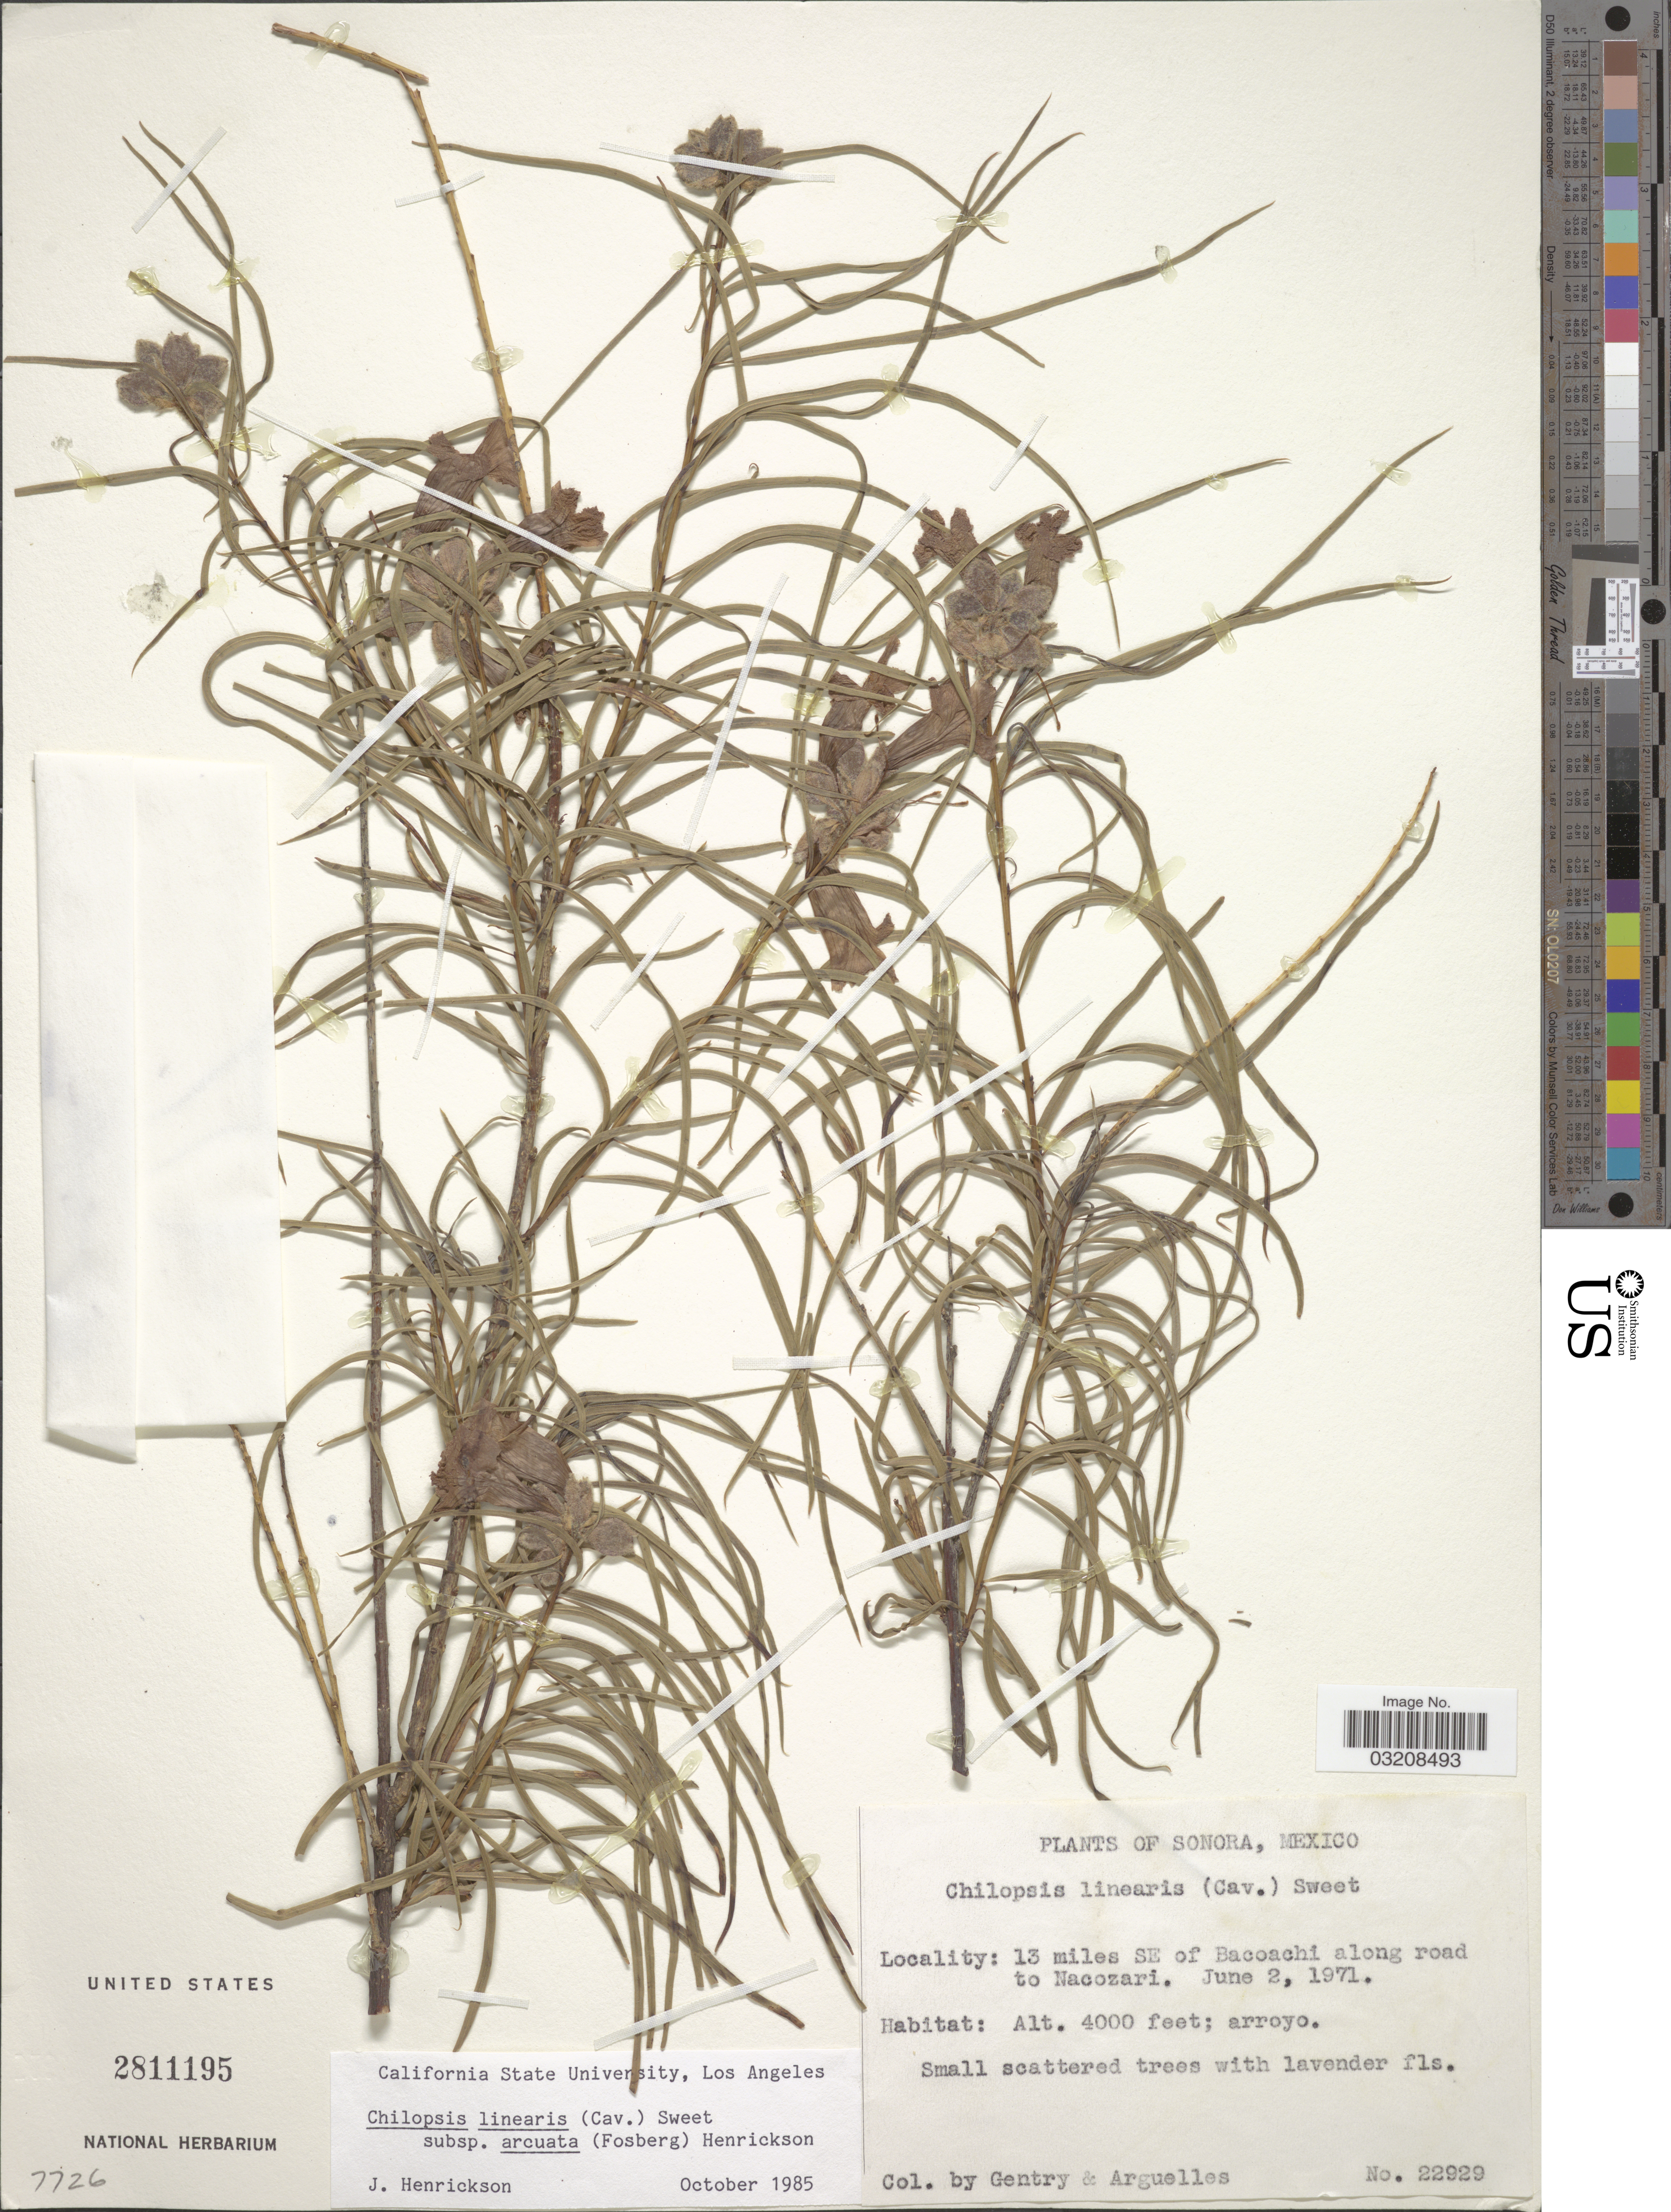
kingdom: Plantae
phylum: Tracheophyta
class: Magnoliopsida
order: Lamiales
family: Bignoniaceae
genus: Chilopsis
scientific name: Chilopsis linearis subsp. arcuata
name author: (Fosberg) Henrickson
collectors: Gentry, -- & Arguelles, --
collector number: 22929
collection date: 1971-06-02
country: Mexico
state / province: Sonora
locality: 13 miles SE of Bacoachi along road to Nacozari.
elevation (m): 1219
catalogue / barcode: US 2811195